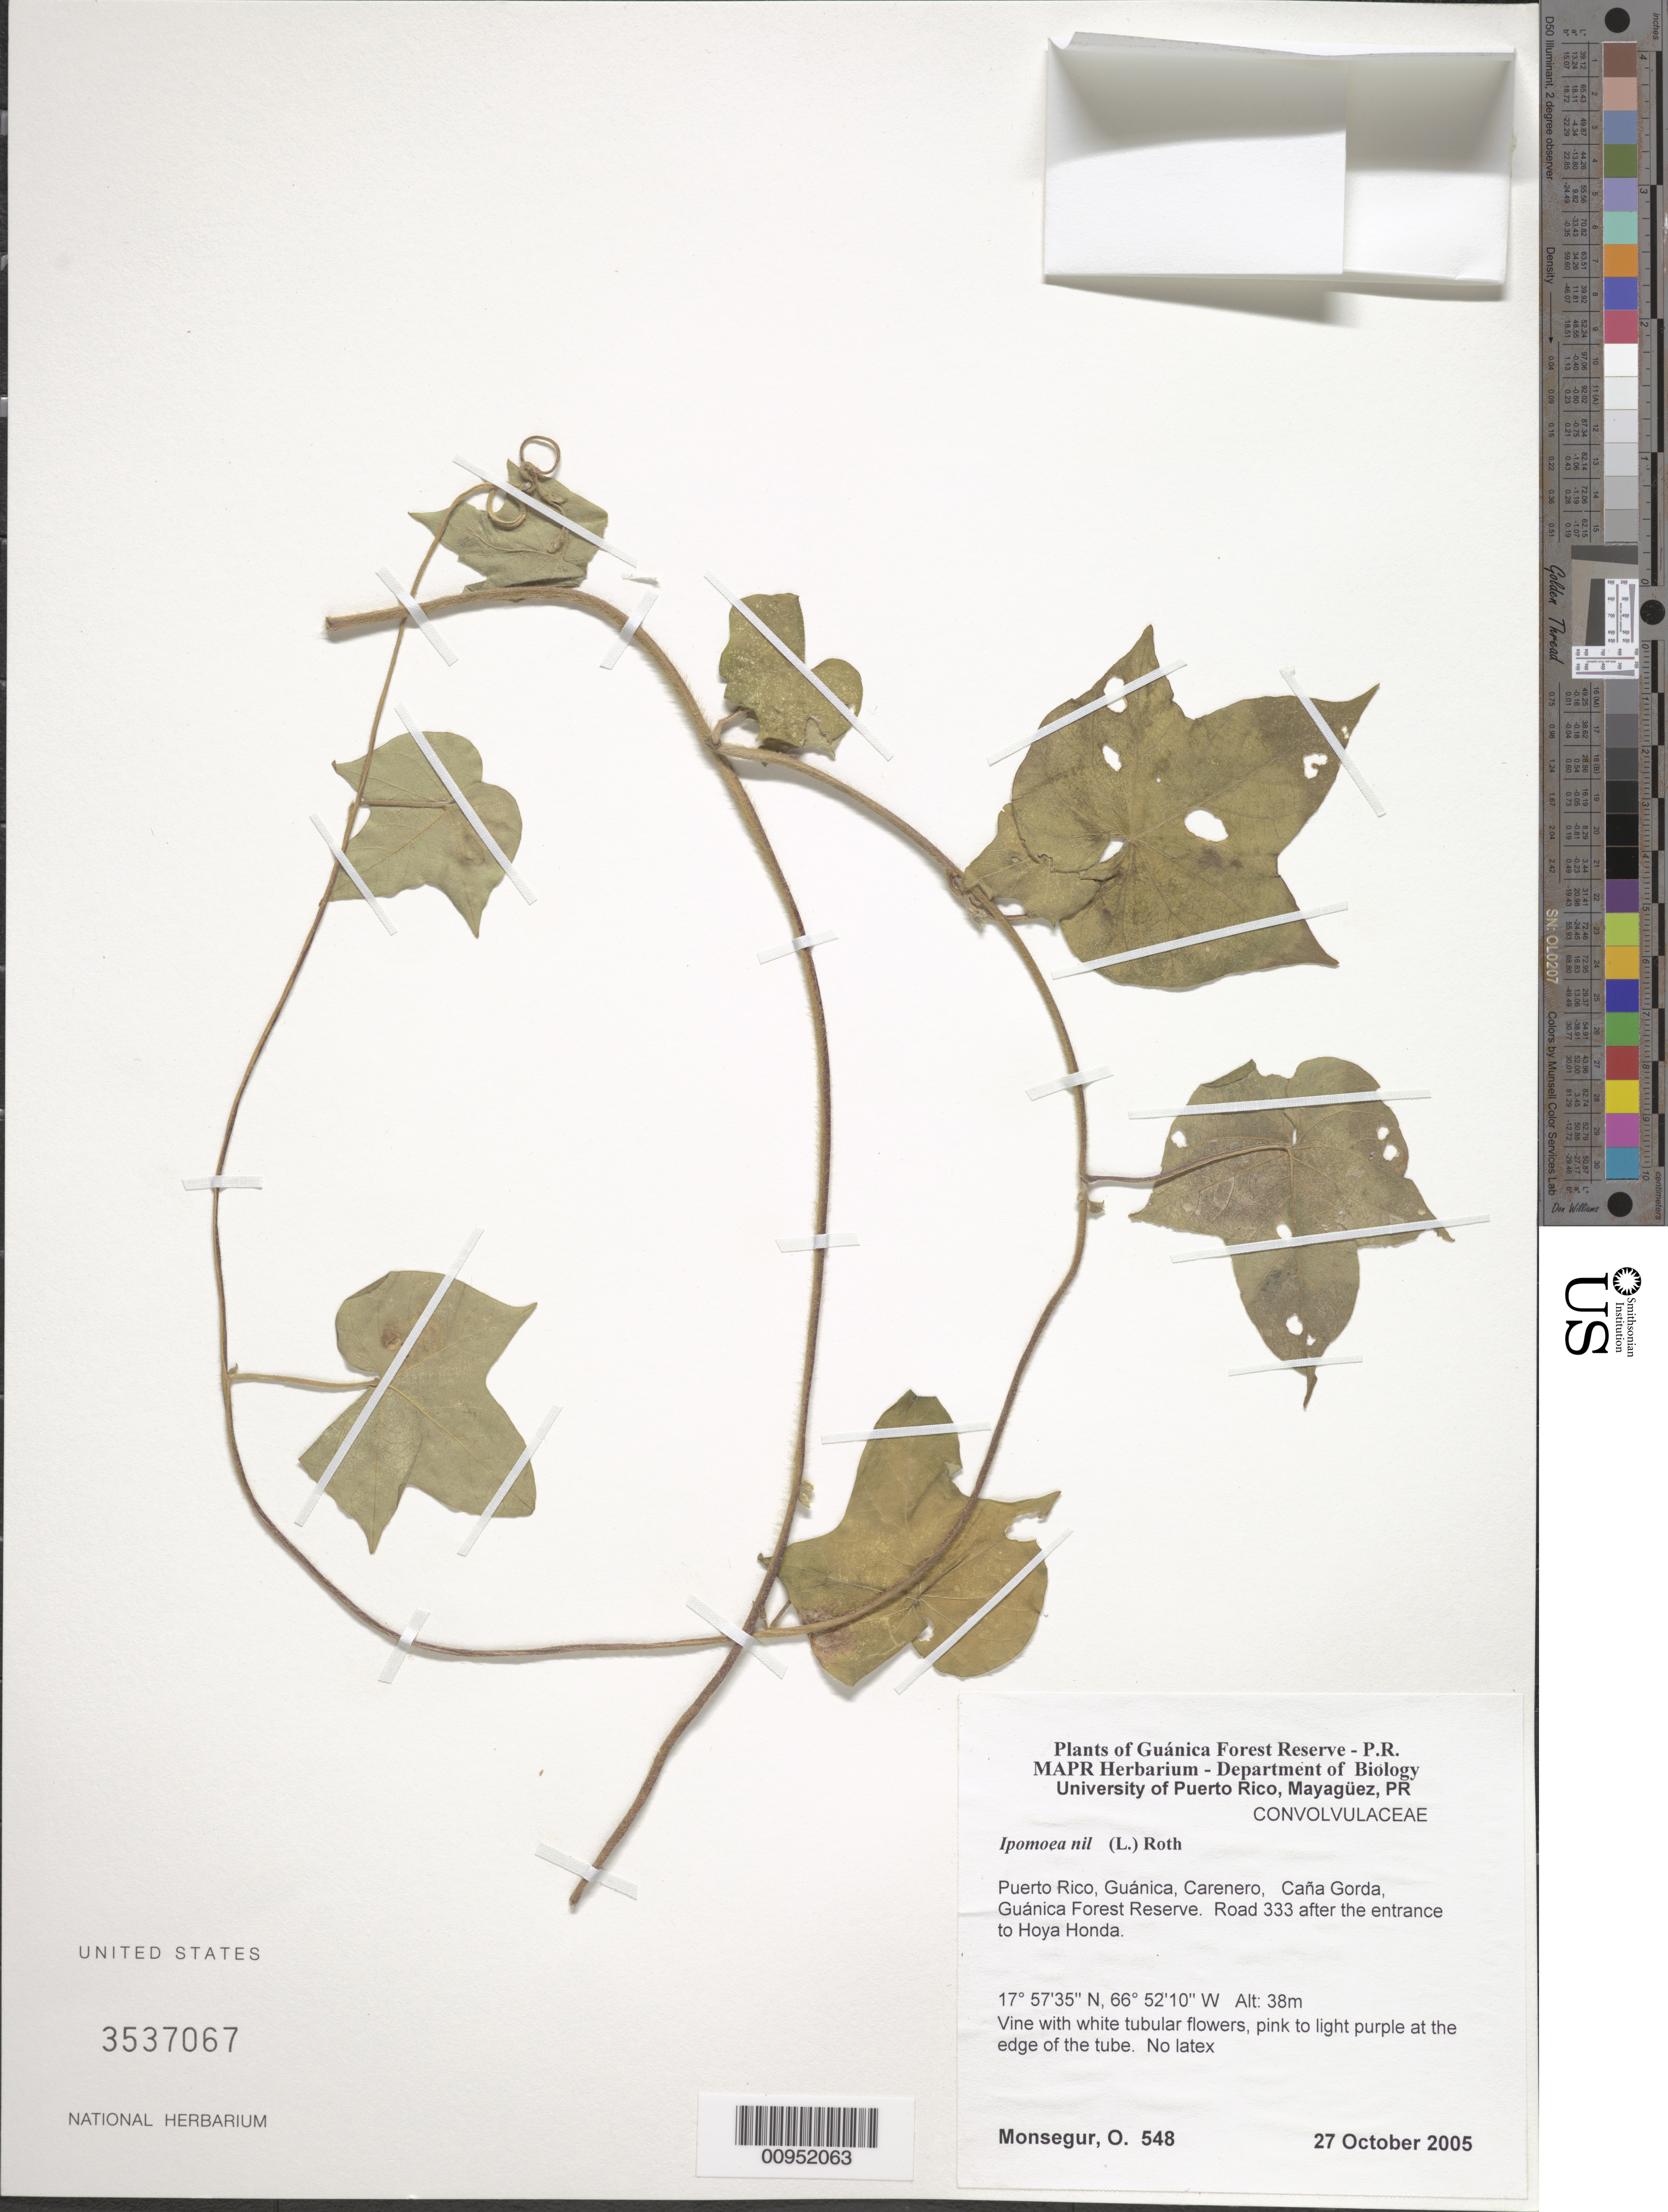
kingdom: Plantae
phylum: Tracheophyta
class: Magnoliopsida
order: Solanales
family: Convolvulaceae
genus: Ipomoea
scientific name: Ipomoea nil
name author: (L.) Roth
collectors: O. Monsegur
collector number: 548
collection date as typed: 27 Oct 2005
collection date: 2005-10-27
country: Puerto Rico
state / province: Guánica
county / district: Carenero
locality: Guánica Forest Reserve. Caña Gorda, Road 333 after the entrance to Hoya Honda.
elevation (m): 38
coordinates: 17.57348, 66.52104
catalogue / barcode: US 3537067